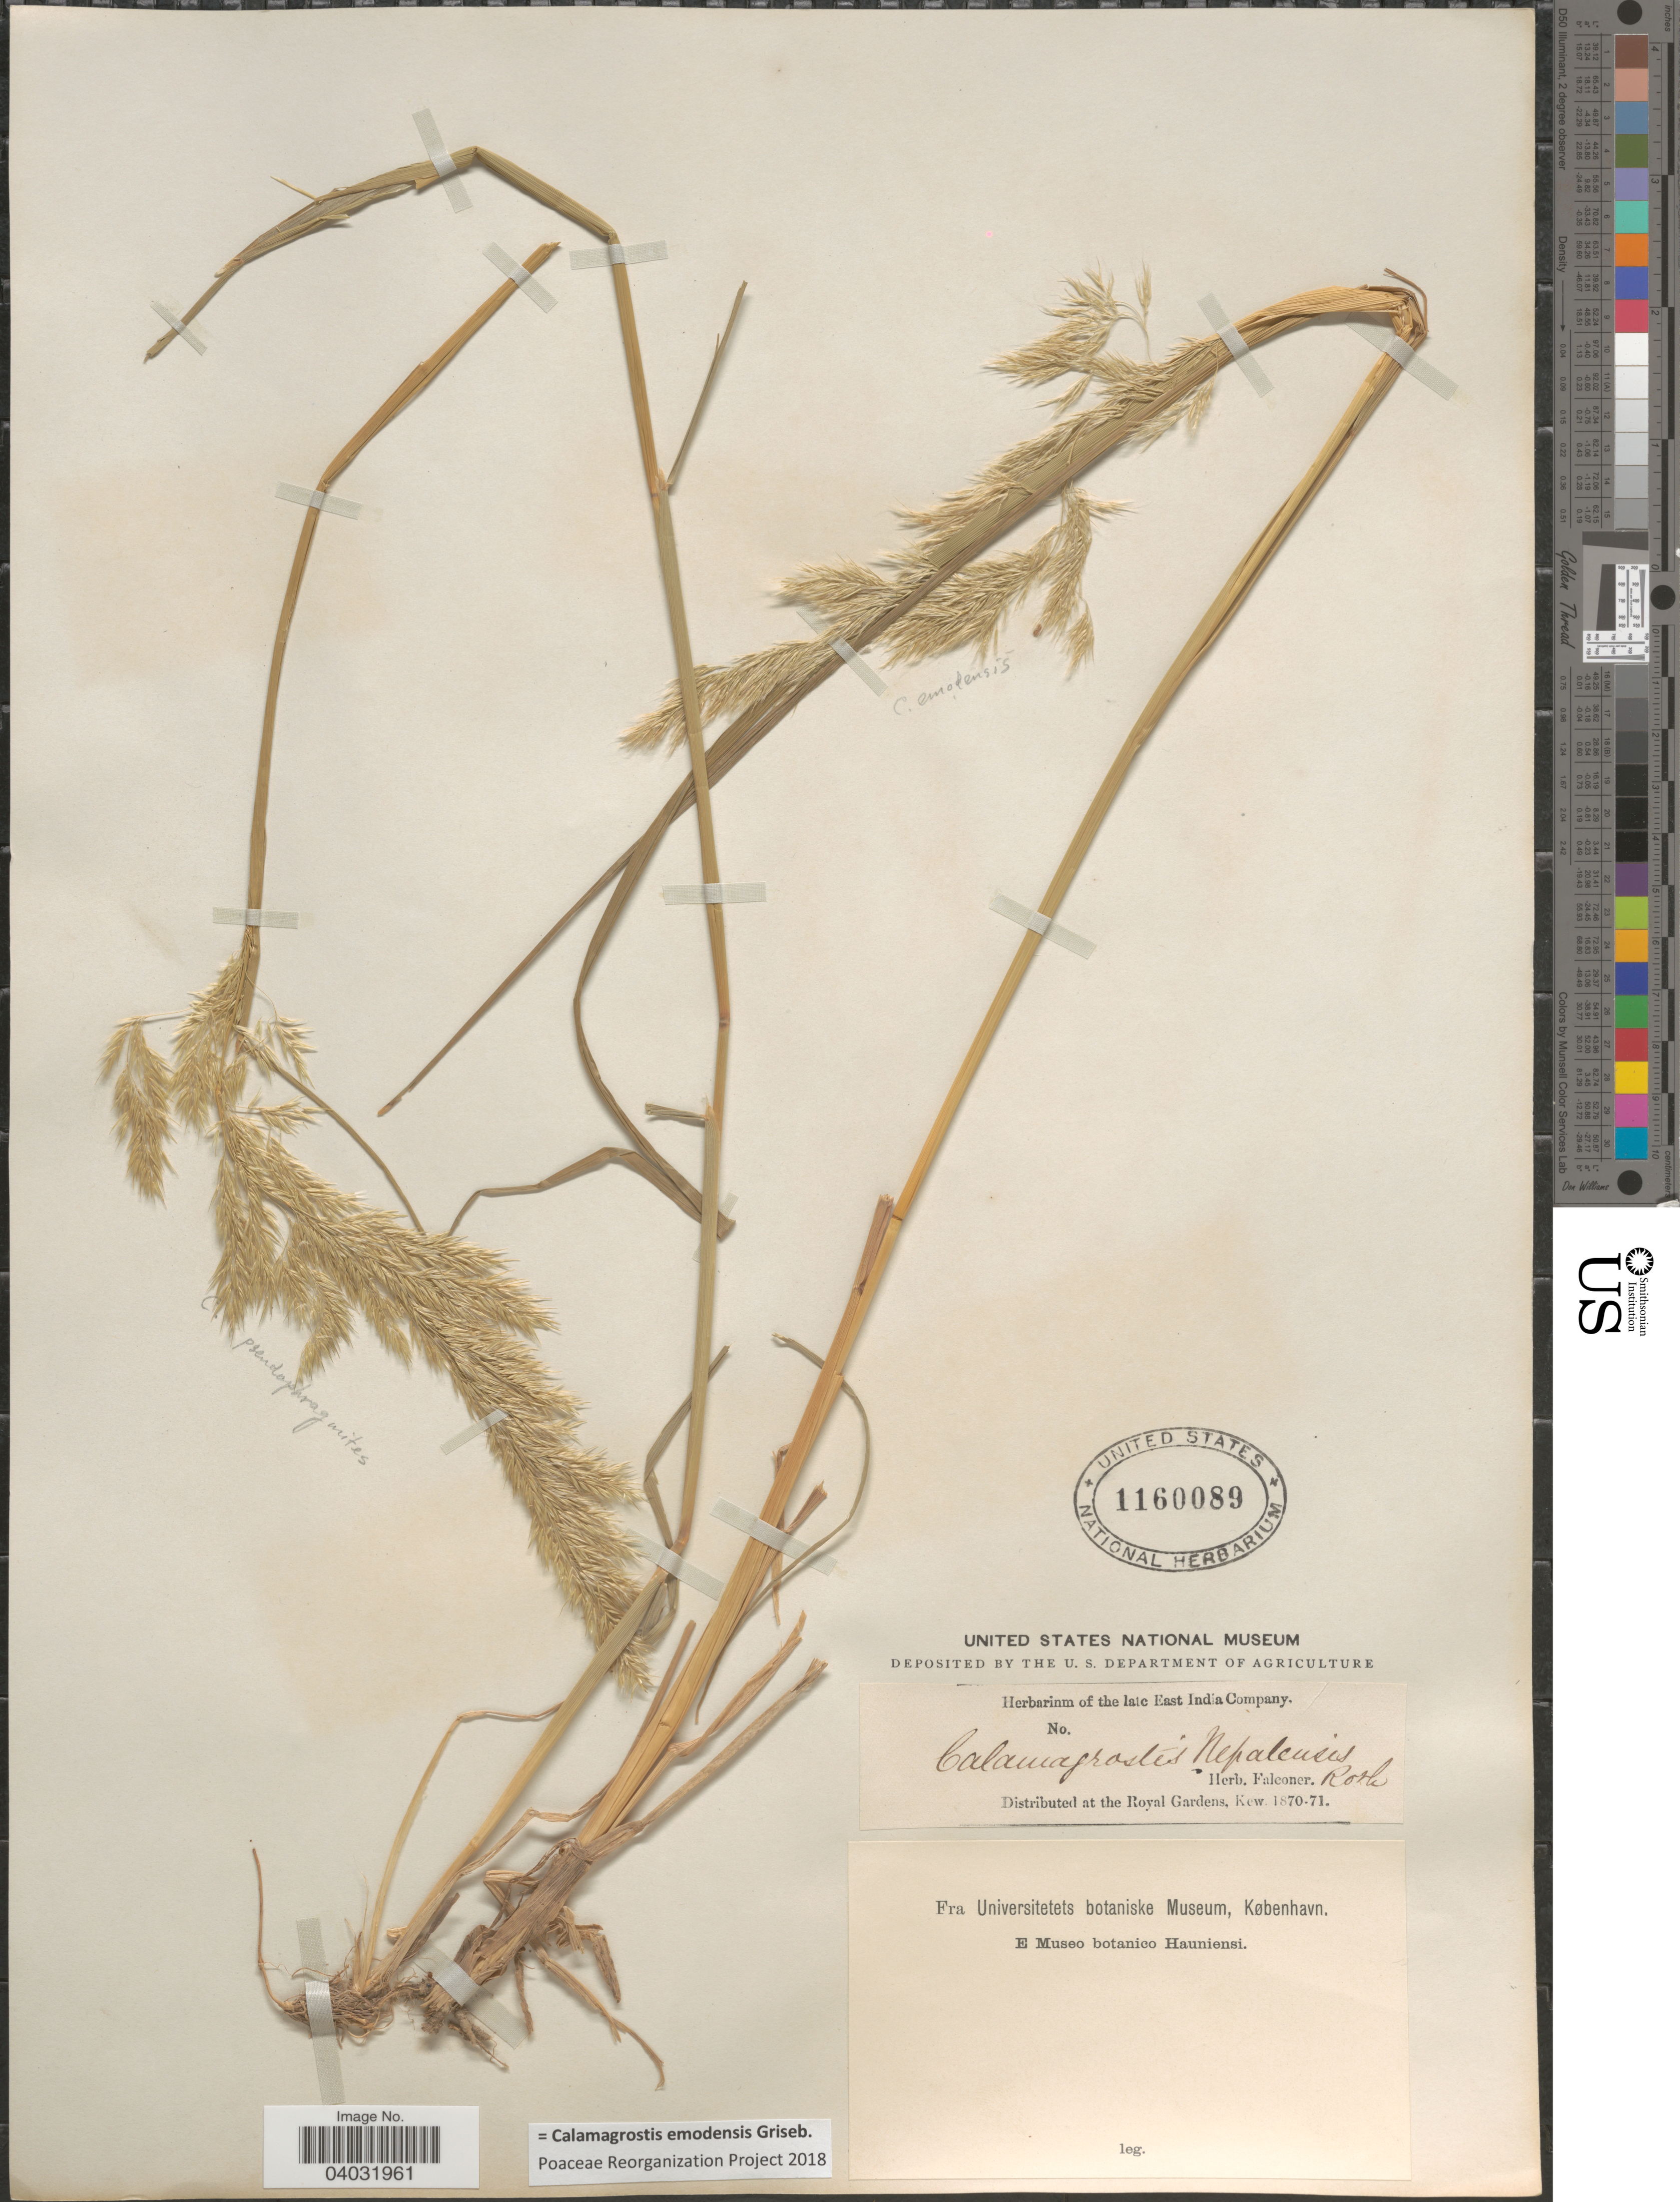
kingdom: Plantae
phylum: Tracheophyta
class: Liliopsida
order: Poales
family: Poaceae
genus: Calamagrostis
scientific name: Calamagrostis emodensis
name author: Griseb.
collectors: ex herb. Falconer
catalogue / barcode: US 1160089